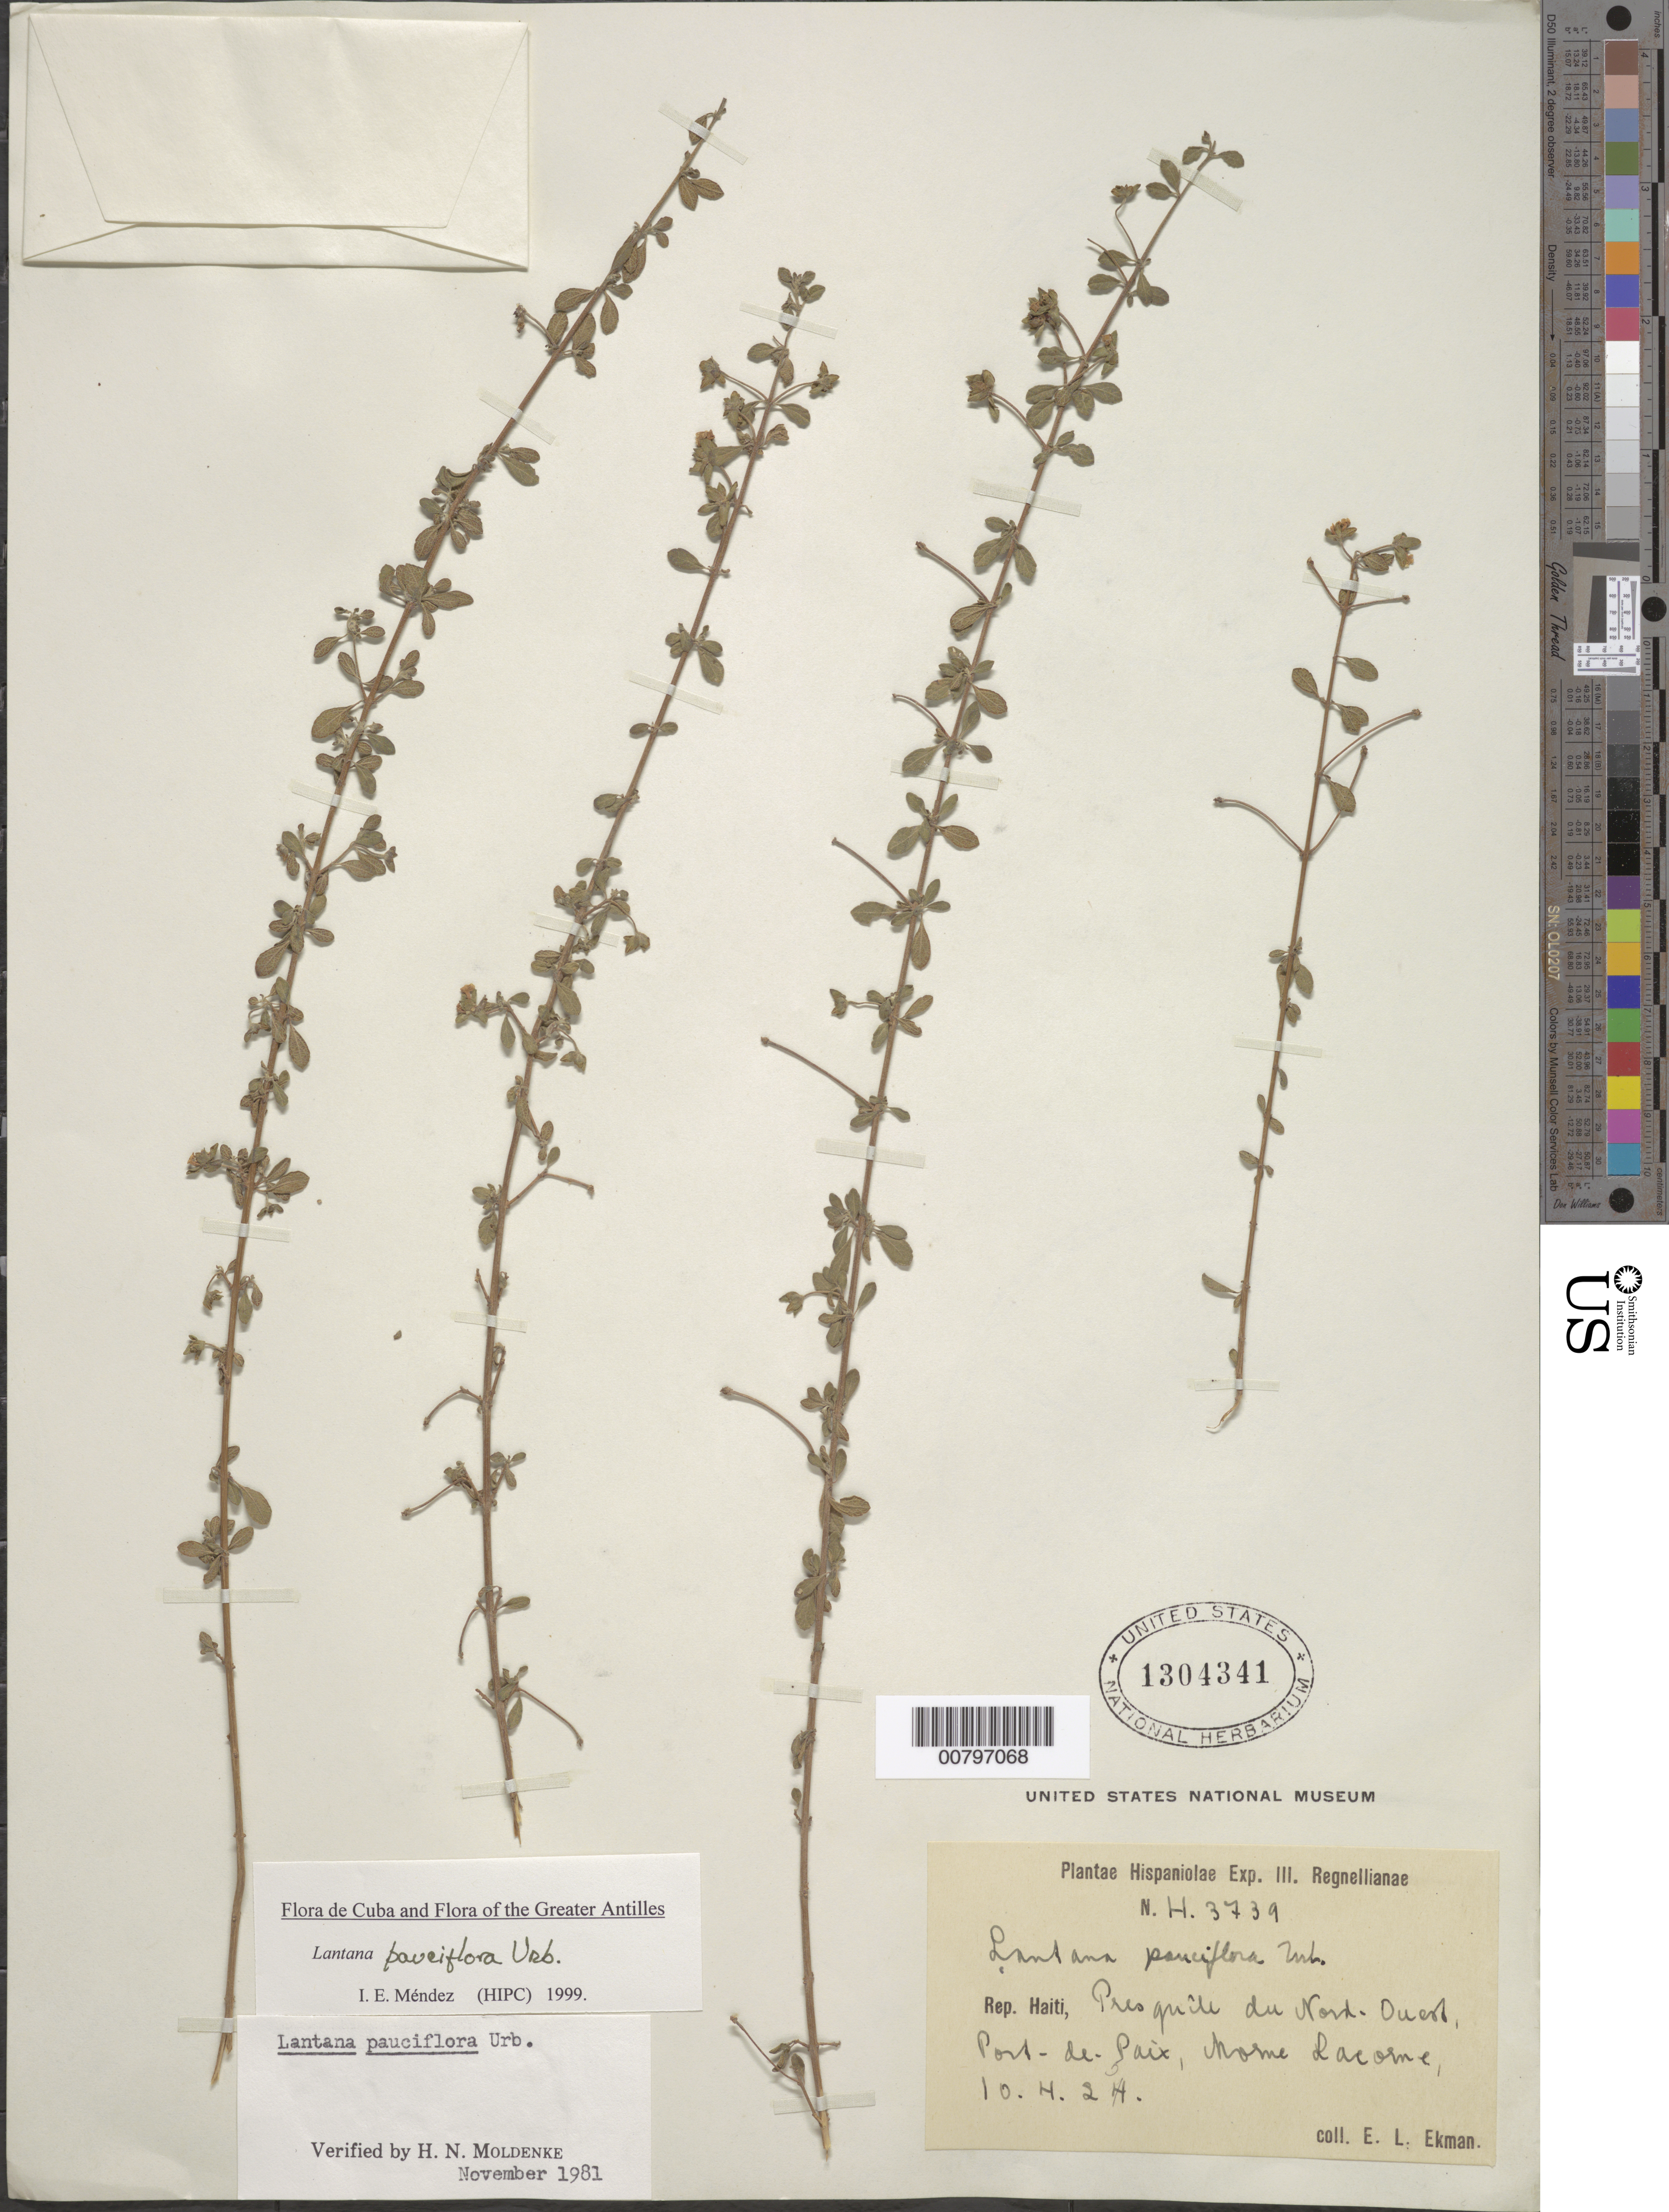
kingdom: Plantae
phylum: Tracheophyta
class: Magnoliopsida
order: Lamiales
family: Verbenaceae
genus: Lantana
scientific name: Lantana pauciflora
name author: Urb.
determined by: Méndez, Isidro E., (HIPC)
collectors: E. L. Ekman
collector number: H 3739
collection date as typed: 10 Apr 1924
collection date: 1924-04-10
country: Haiti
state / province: Nord-Ouest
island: Hispaniola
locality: Port-de-Paix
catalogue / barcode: US 1304341